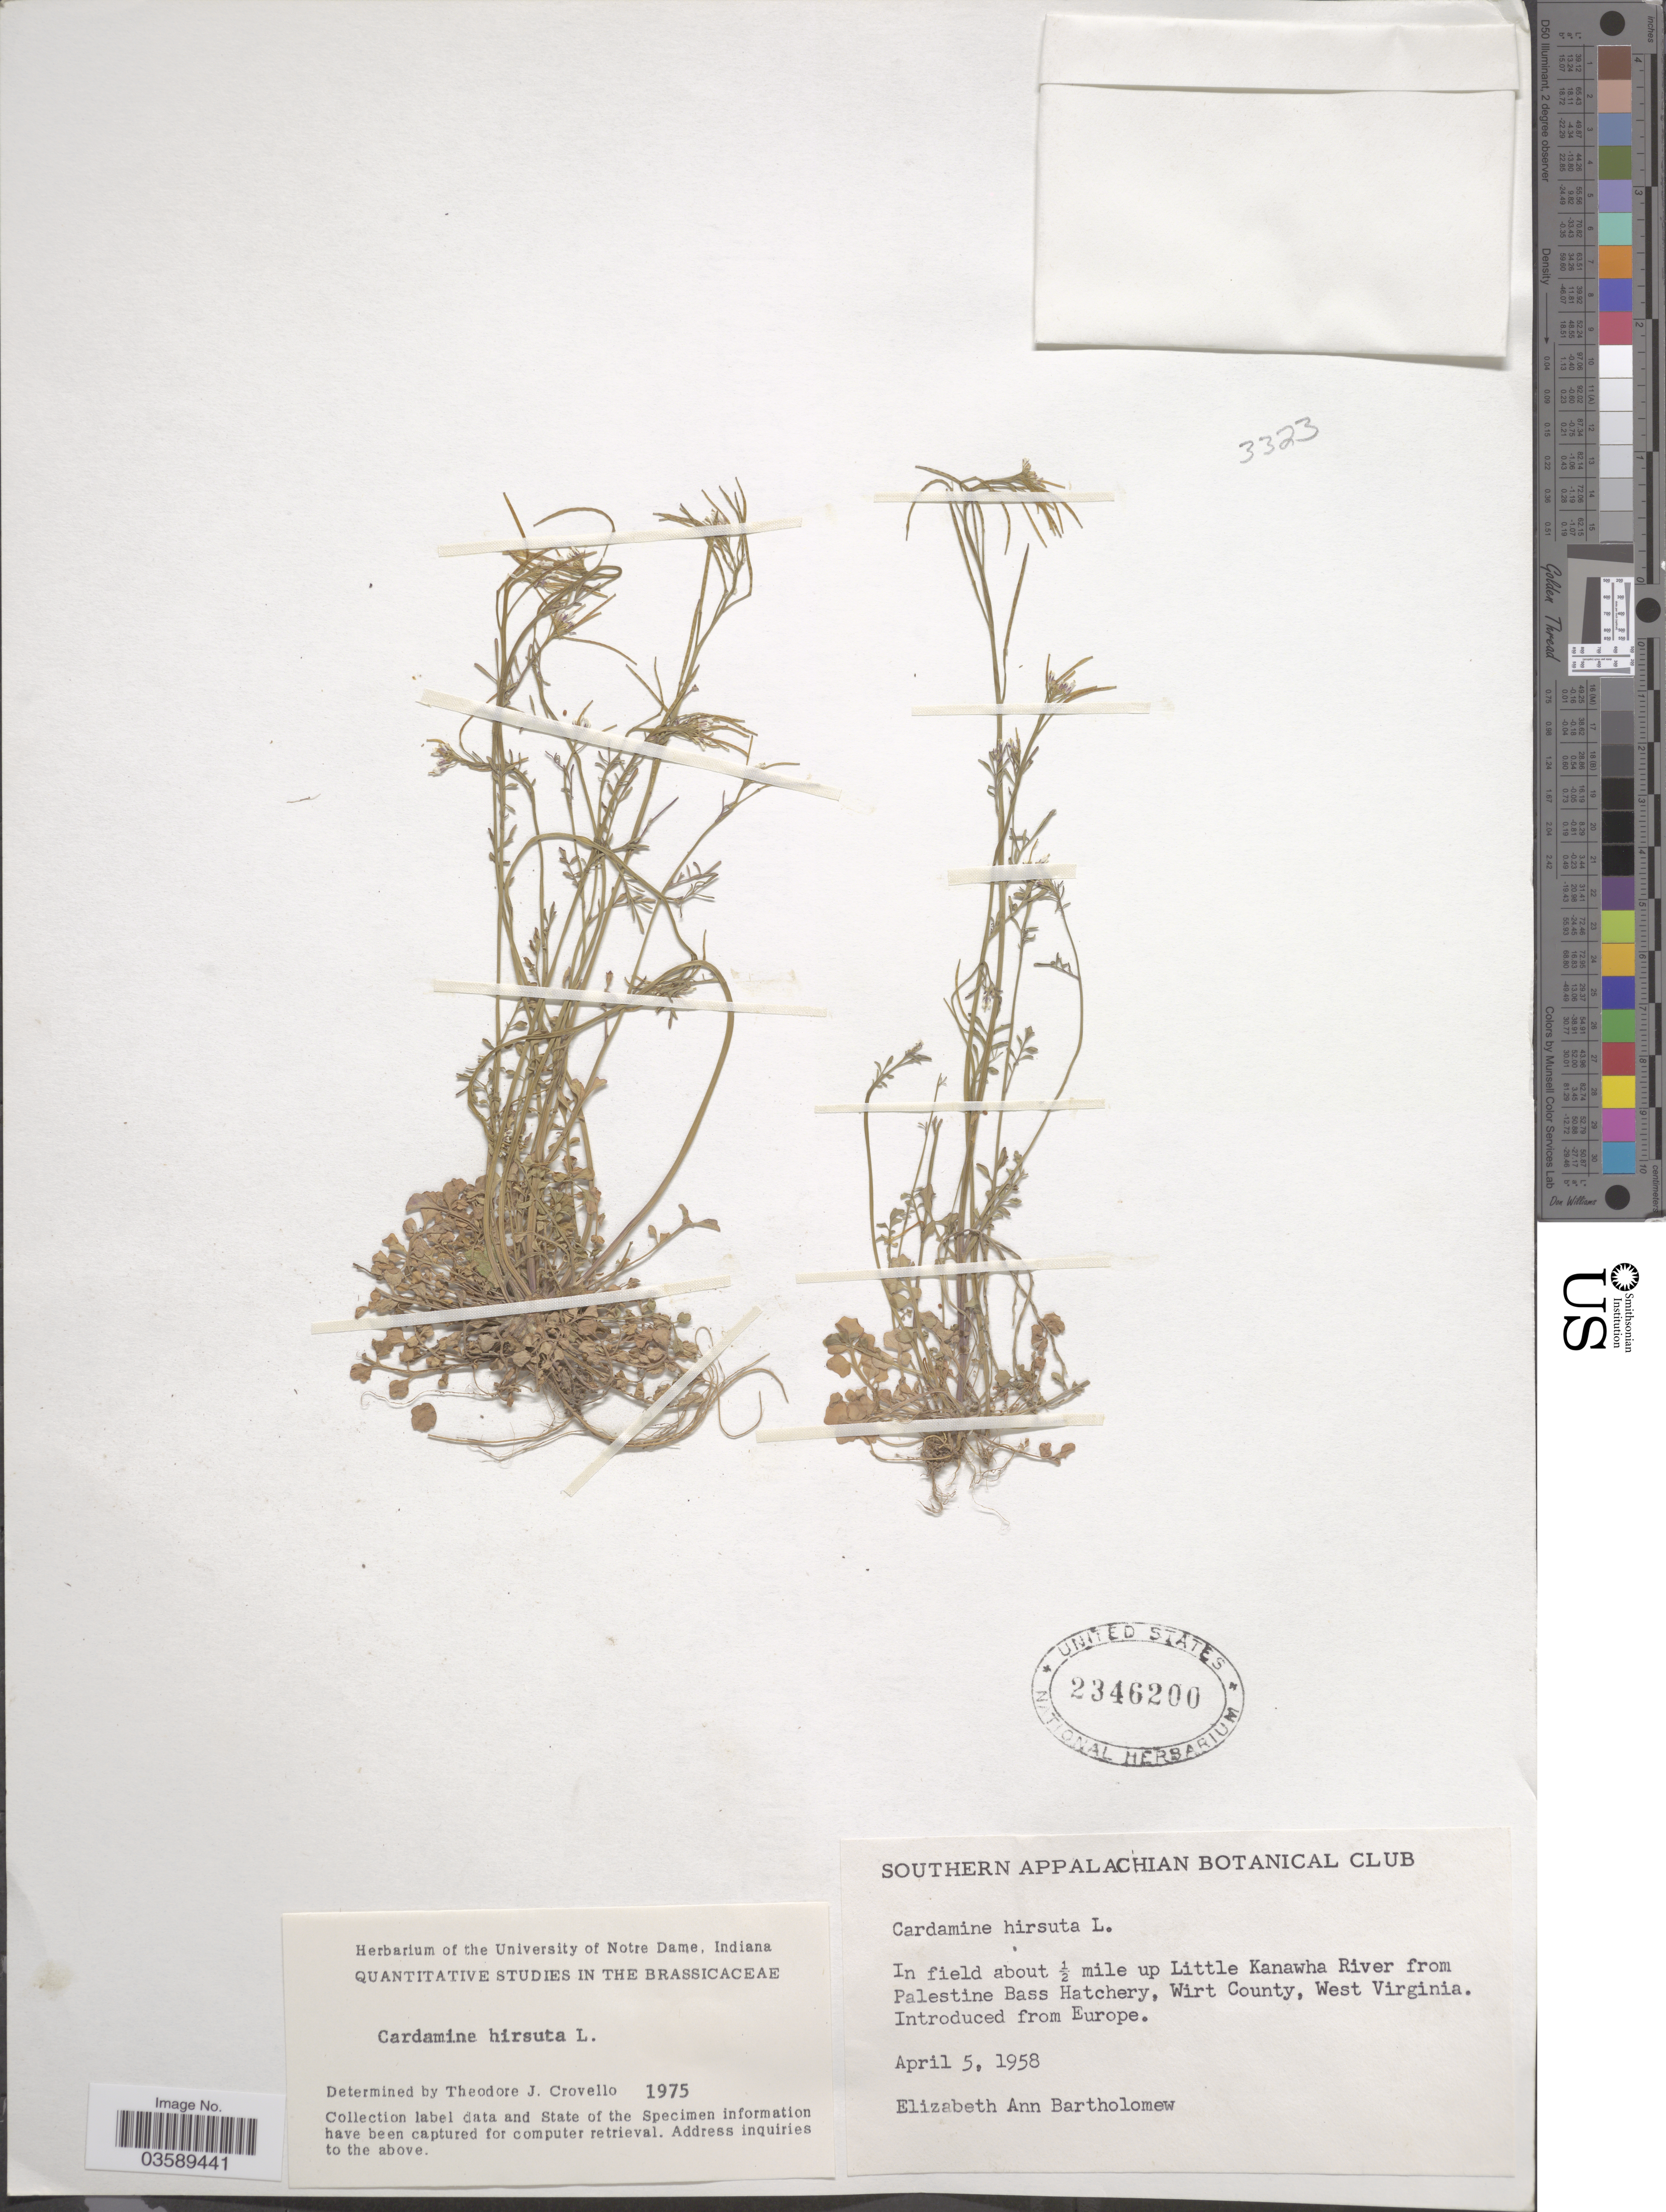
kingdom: Plantae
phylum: Tracheophyta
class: Magnoliopsida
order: Brassicales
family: Brassicaceae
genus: Cardamine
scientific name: Cardamine hirsuta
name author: L.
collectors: E. Bartholomew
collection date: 1958-04-05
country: United States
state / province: West Virginia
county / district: Wirt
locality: In field about ½ mile up Little Kanawha River from Palestine Bass Hatchery, Wirt County.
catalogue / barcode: US 2346200